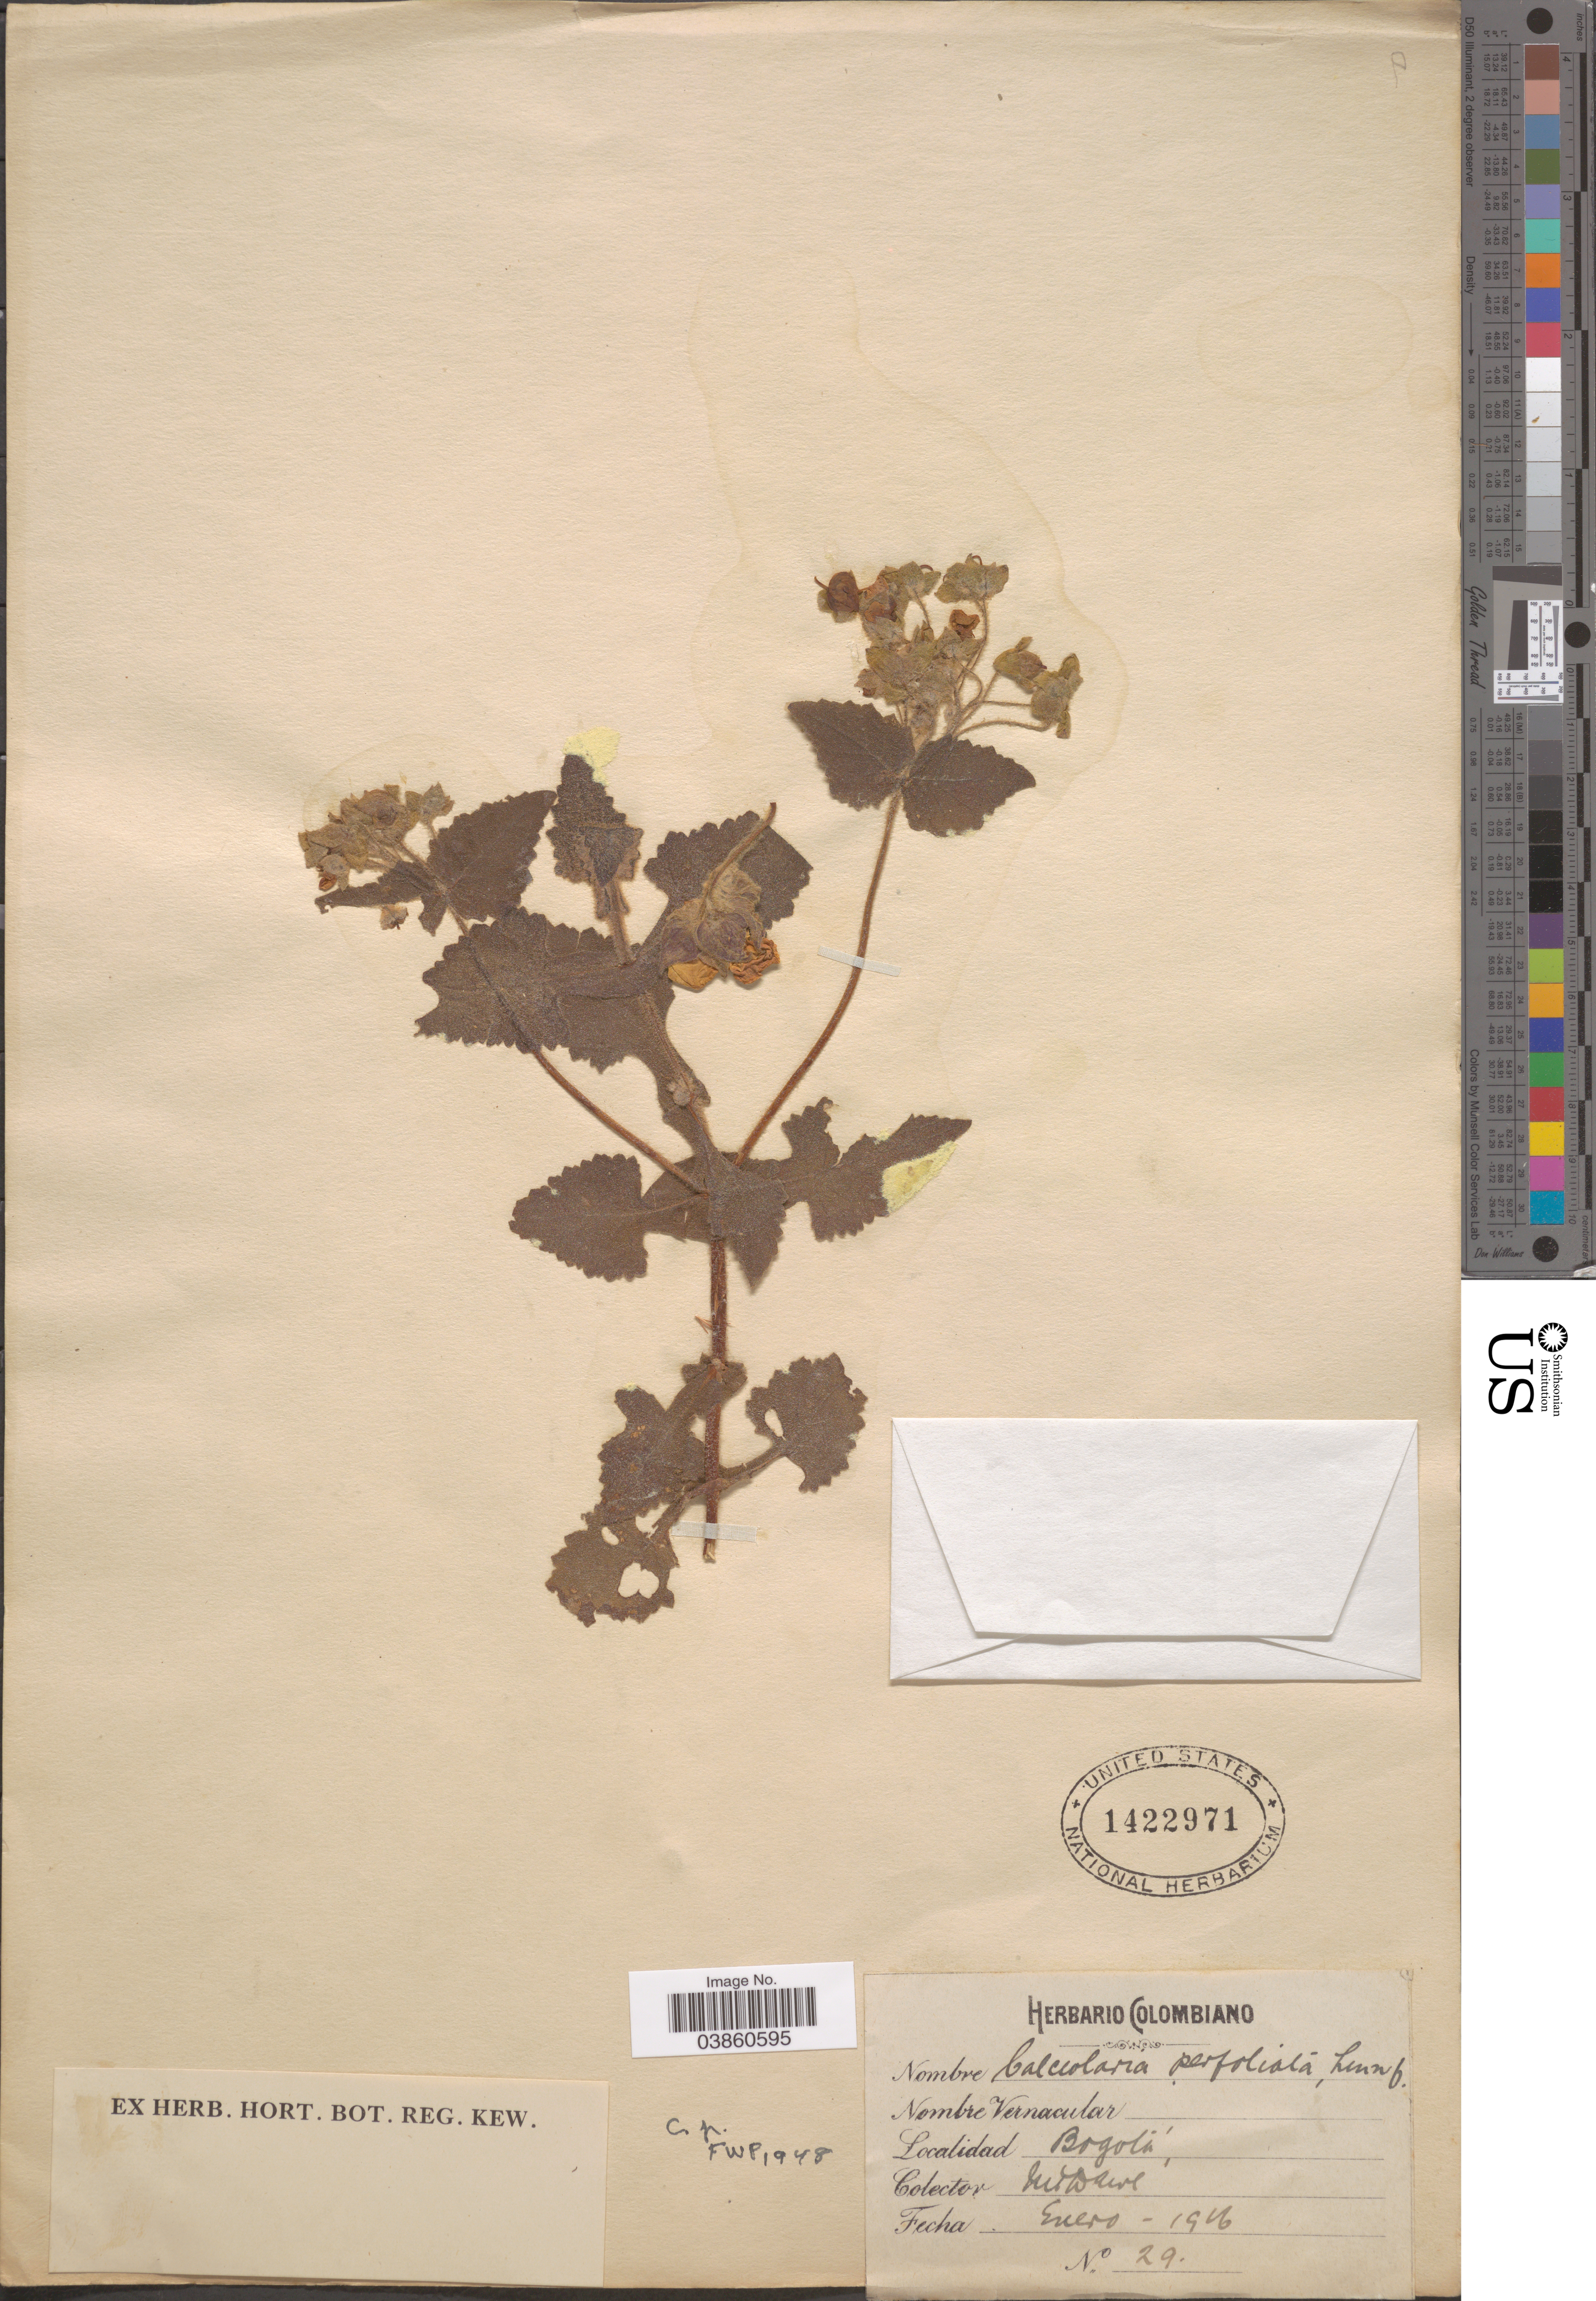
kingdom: Plantae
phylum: Tracheophyta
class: Magnoliopsida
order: Lamiales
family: Calceolariaceae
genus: Calceolaria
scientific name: Calceolaria perfoliata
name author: L. f.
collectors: M. T. Dawe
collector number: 29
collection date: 1916-01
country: Colombia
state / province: Bogota D.C.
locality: Bogotá.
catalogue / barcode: US 1422971